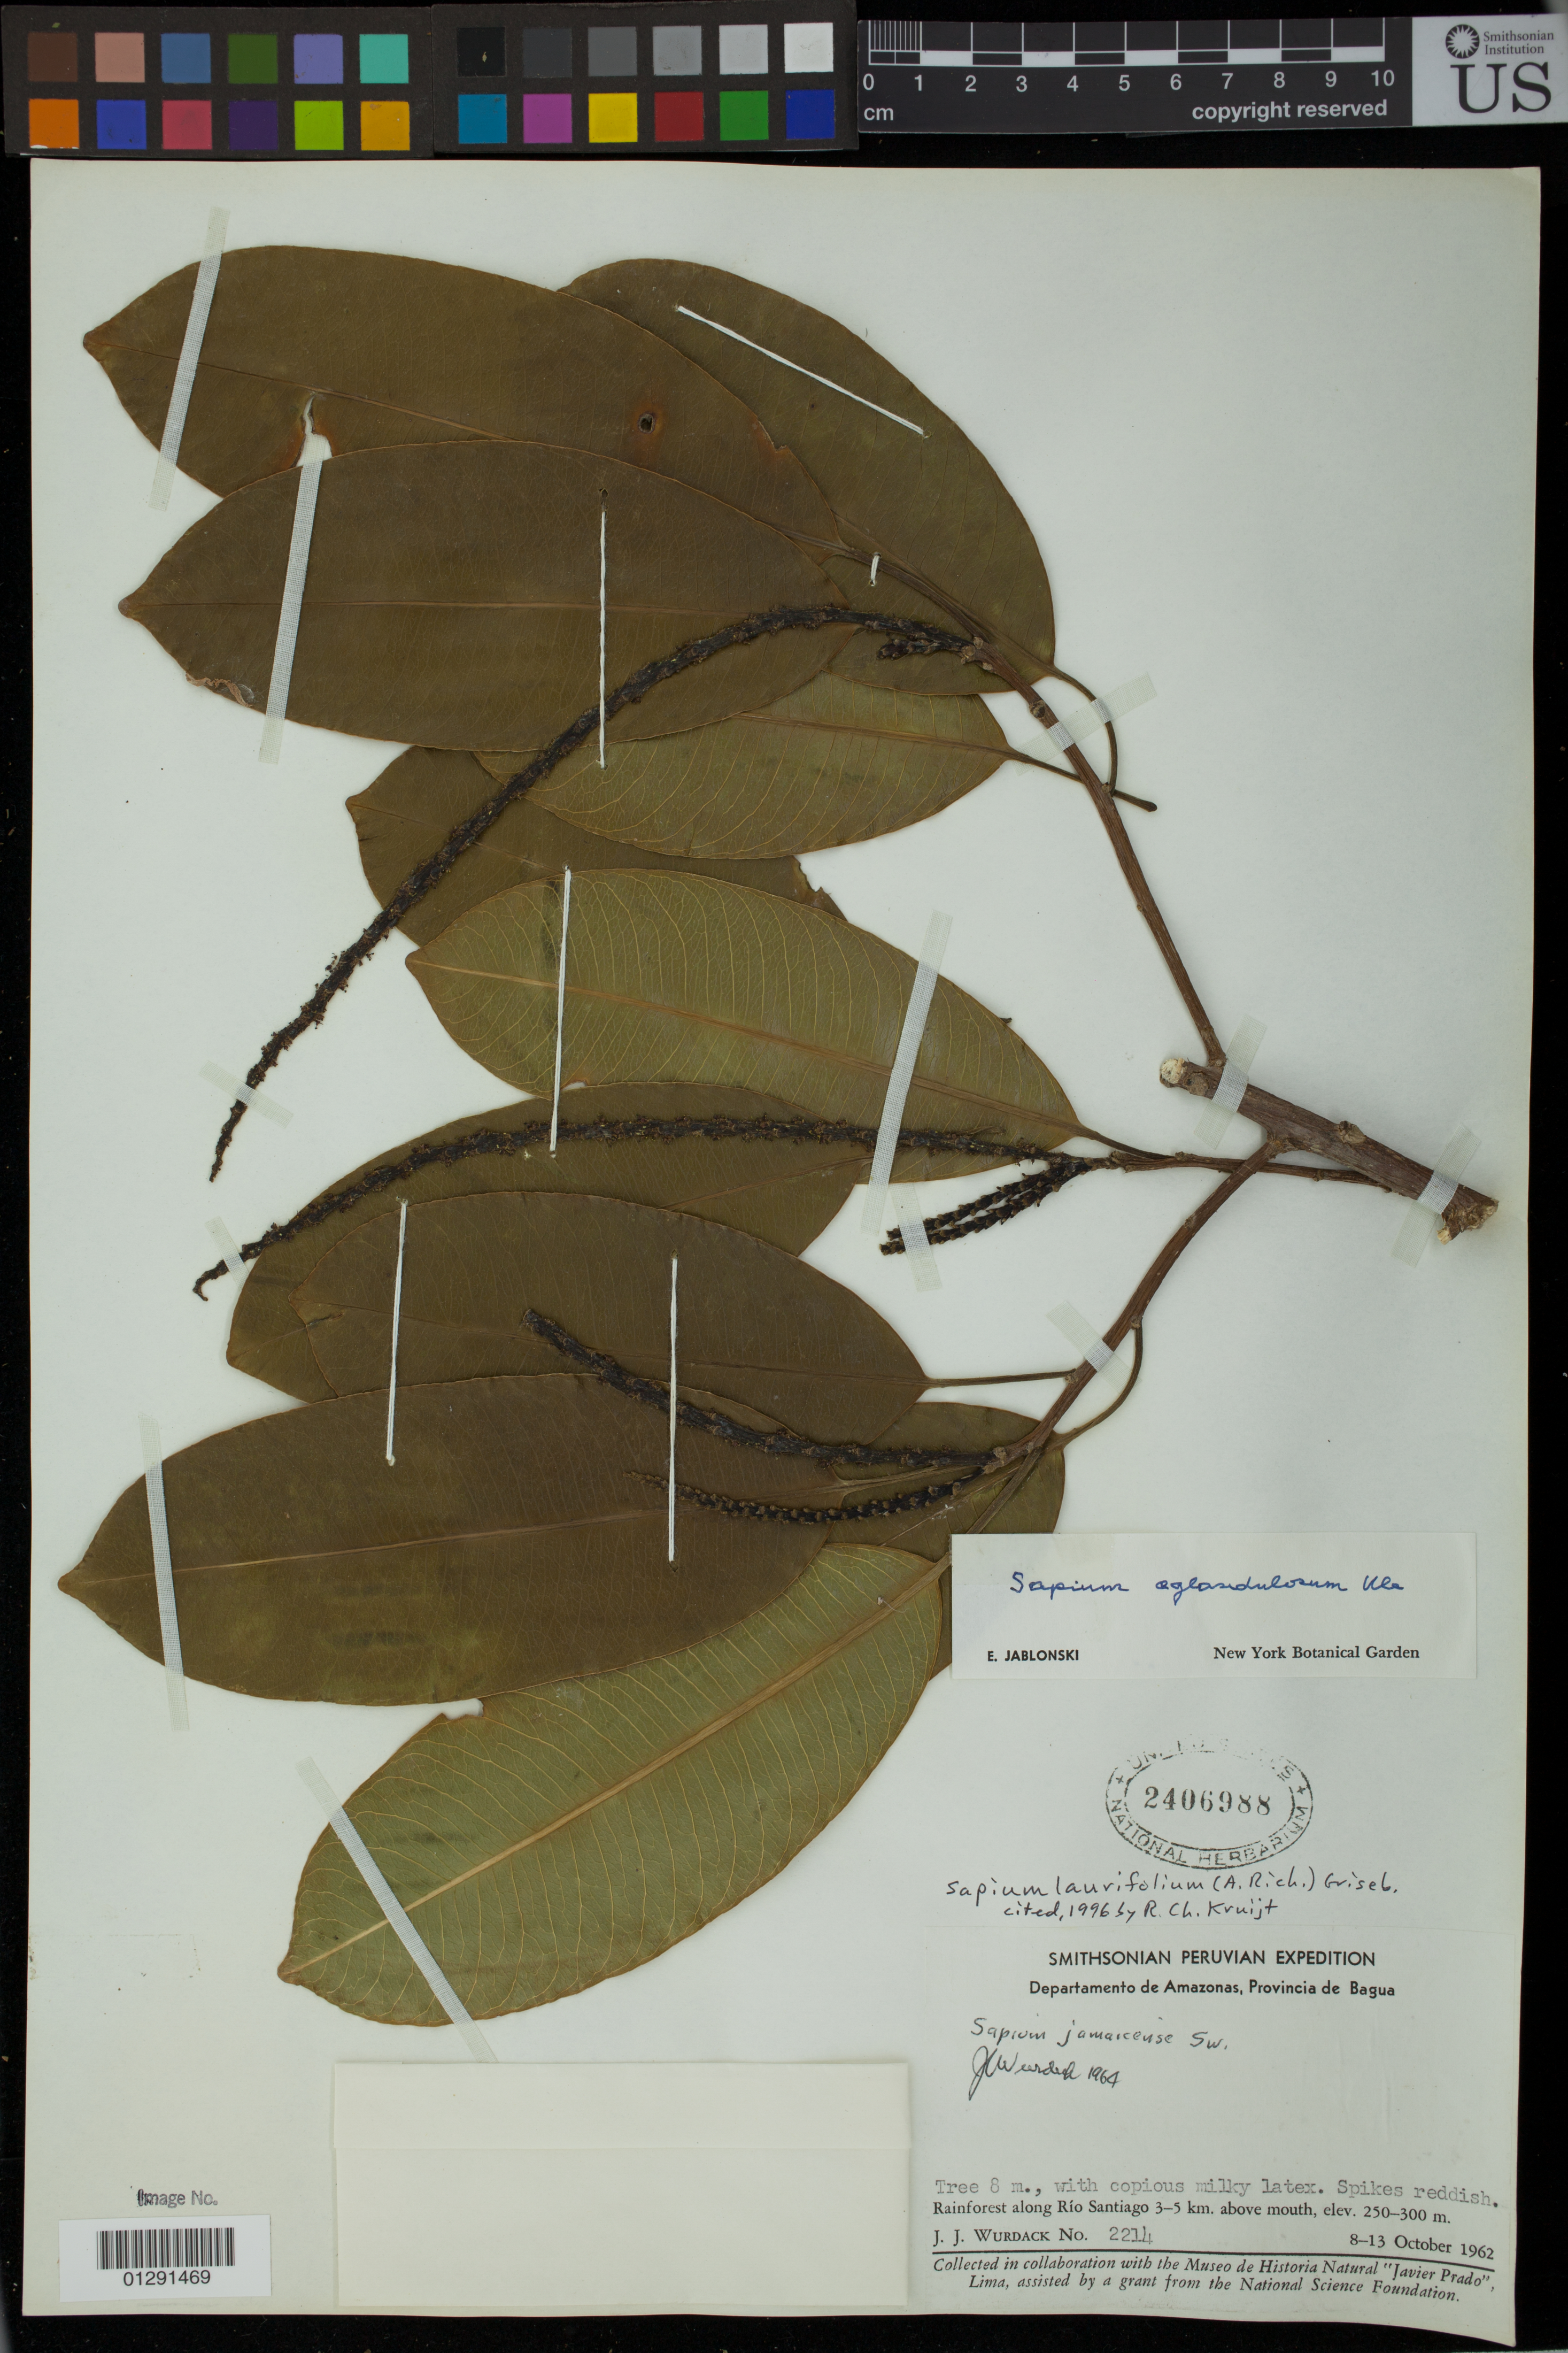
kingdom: Plantae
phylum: Tracheophyta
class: Magnoliopsida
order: Malpighiales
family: Euphorbiaceae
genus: Sapium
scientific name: Sapium lauriflorum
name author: (A. Rich.) Griseb.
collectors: J. J. Wurdack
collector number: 2214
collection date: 1962-10-08/1962-10-13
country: Peru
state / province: Amazonas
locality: Rainforest along Rio Santiago 3-5 km above mouth. Provincia de Bagua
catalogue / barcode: US 2406988